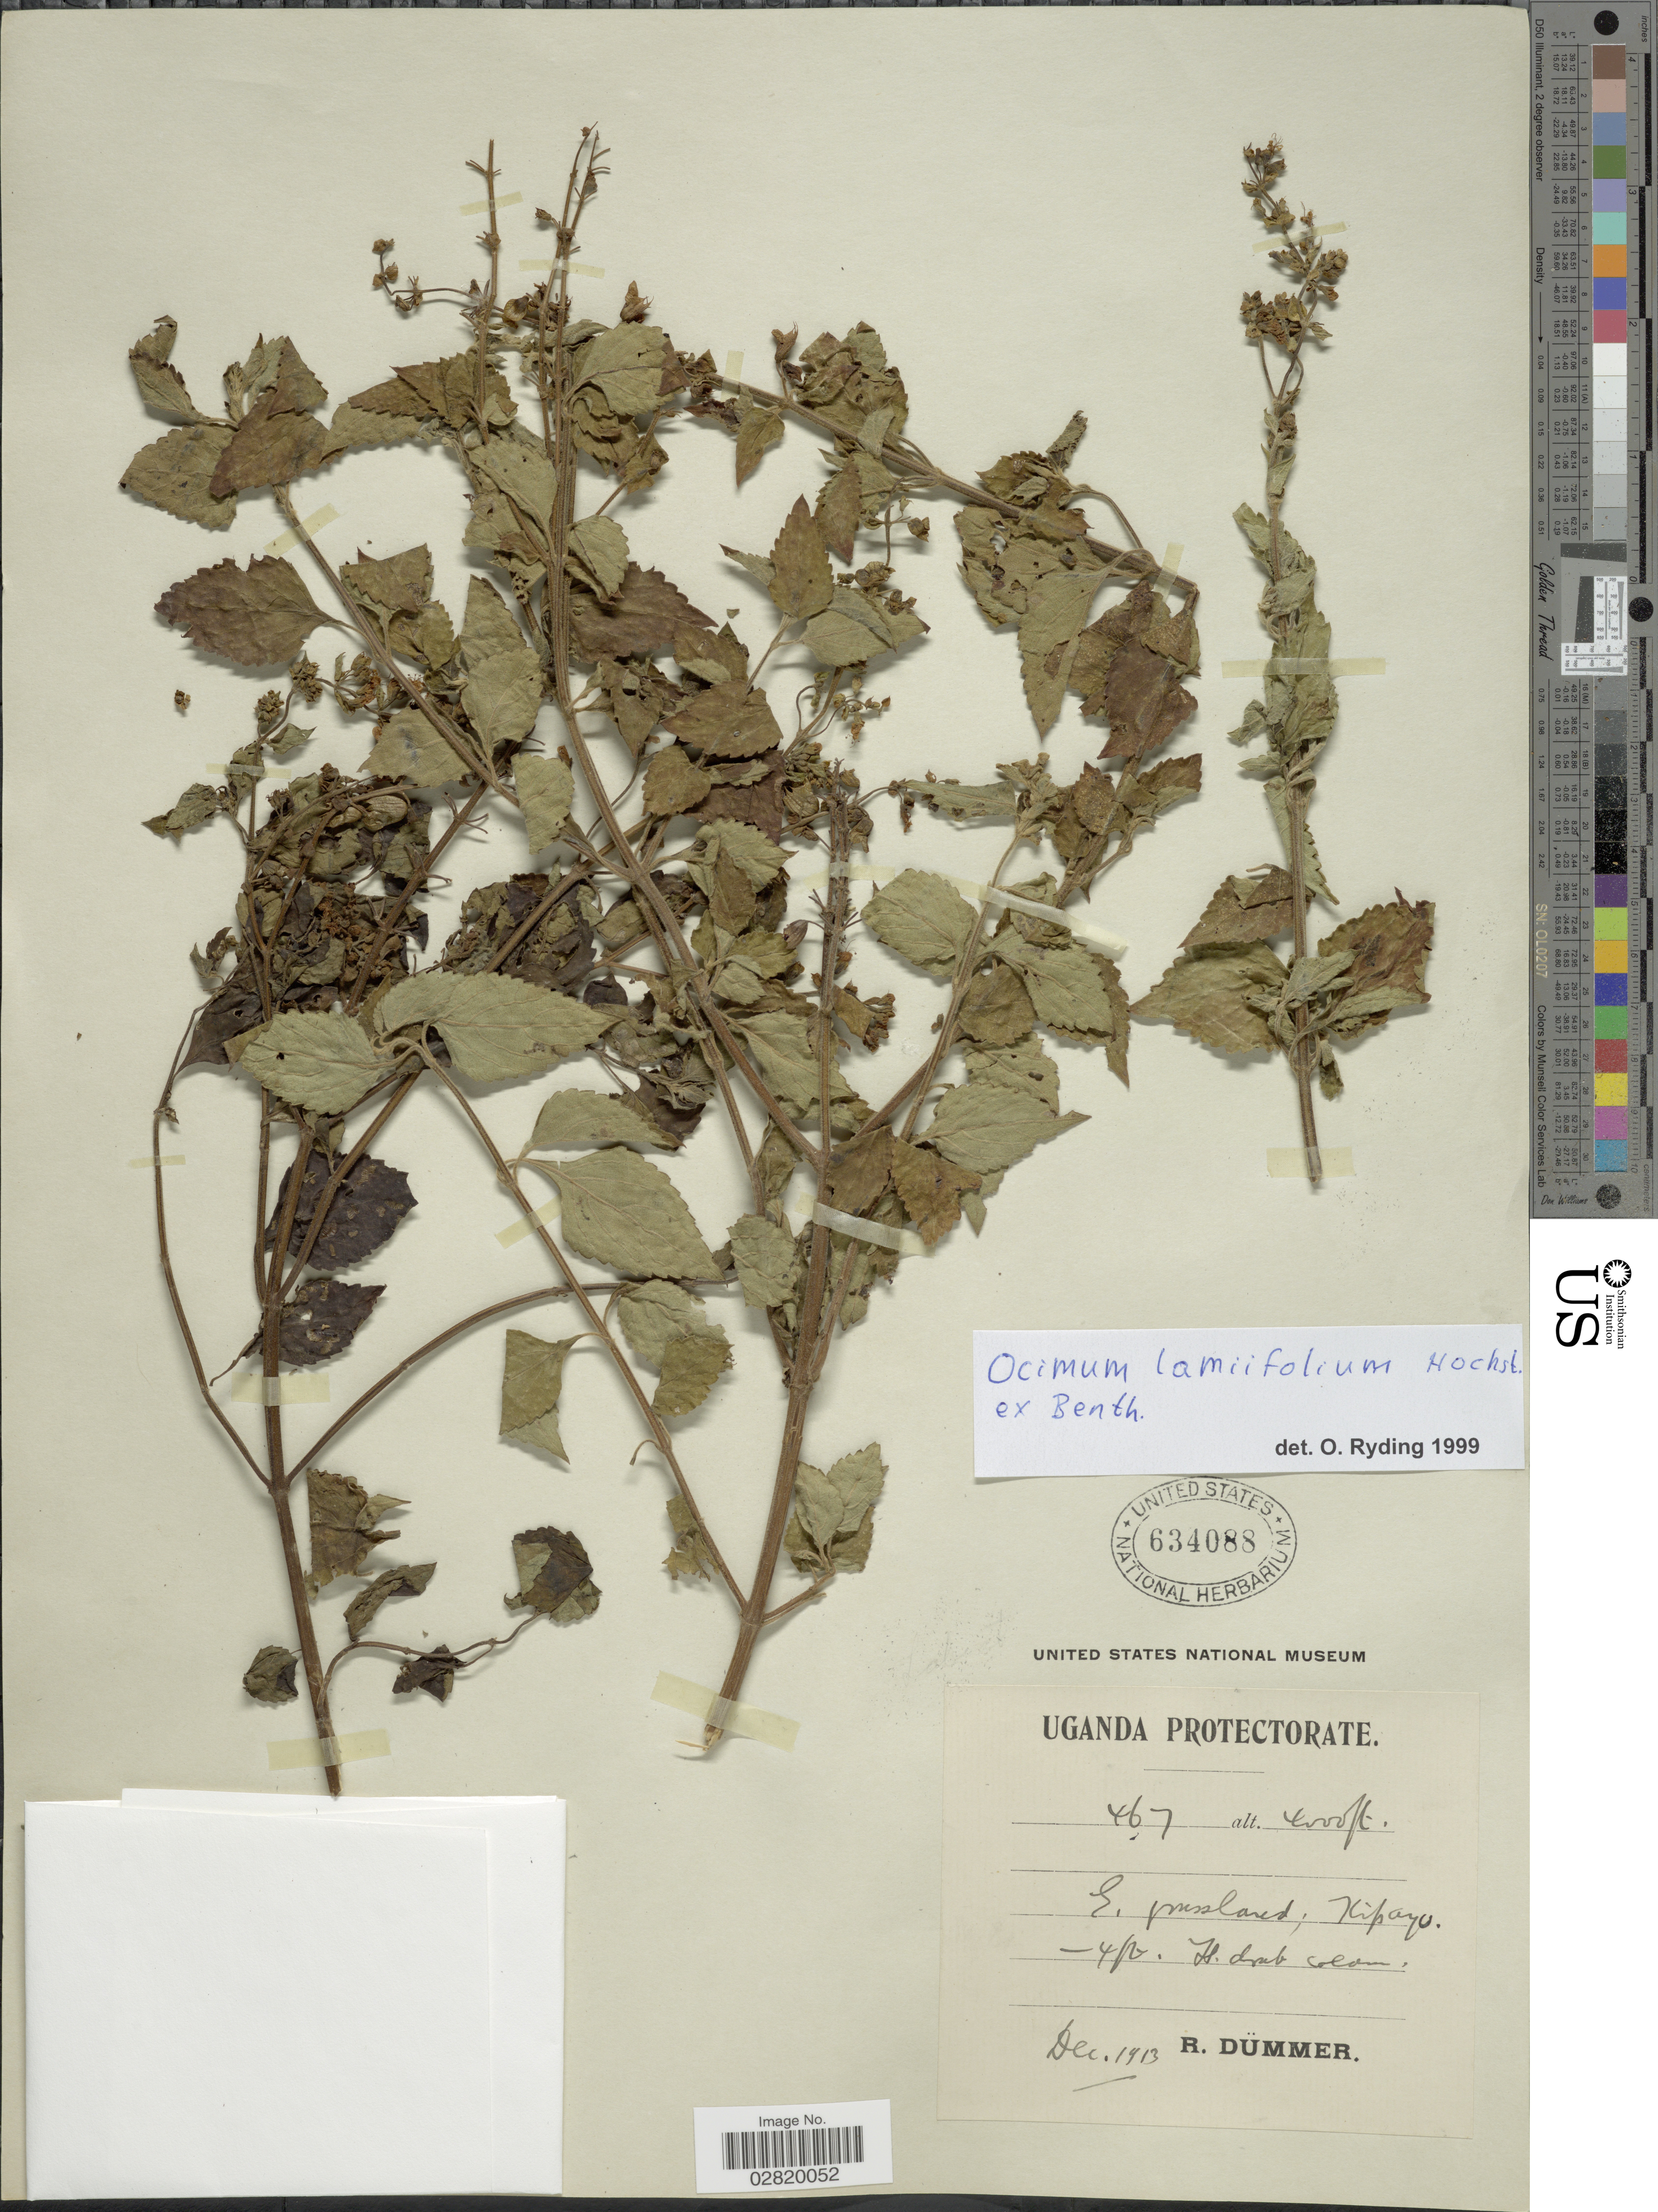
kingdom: Plantae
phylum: Tracheophyta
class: Magnoliopsida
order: Lamiales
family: Lamiaceae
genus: Ocimum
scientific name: Ocimum lamiifolium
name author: Benth.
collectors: R. A. Dümmer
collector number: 467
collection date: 1913-12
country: Uganda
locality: Uganda Protectorate, E. grassland, Kipayo.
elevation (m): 1219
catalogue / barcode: US 634088